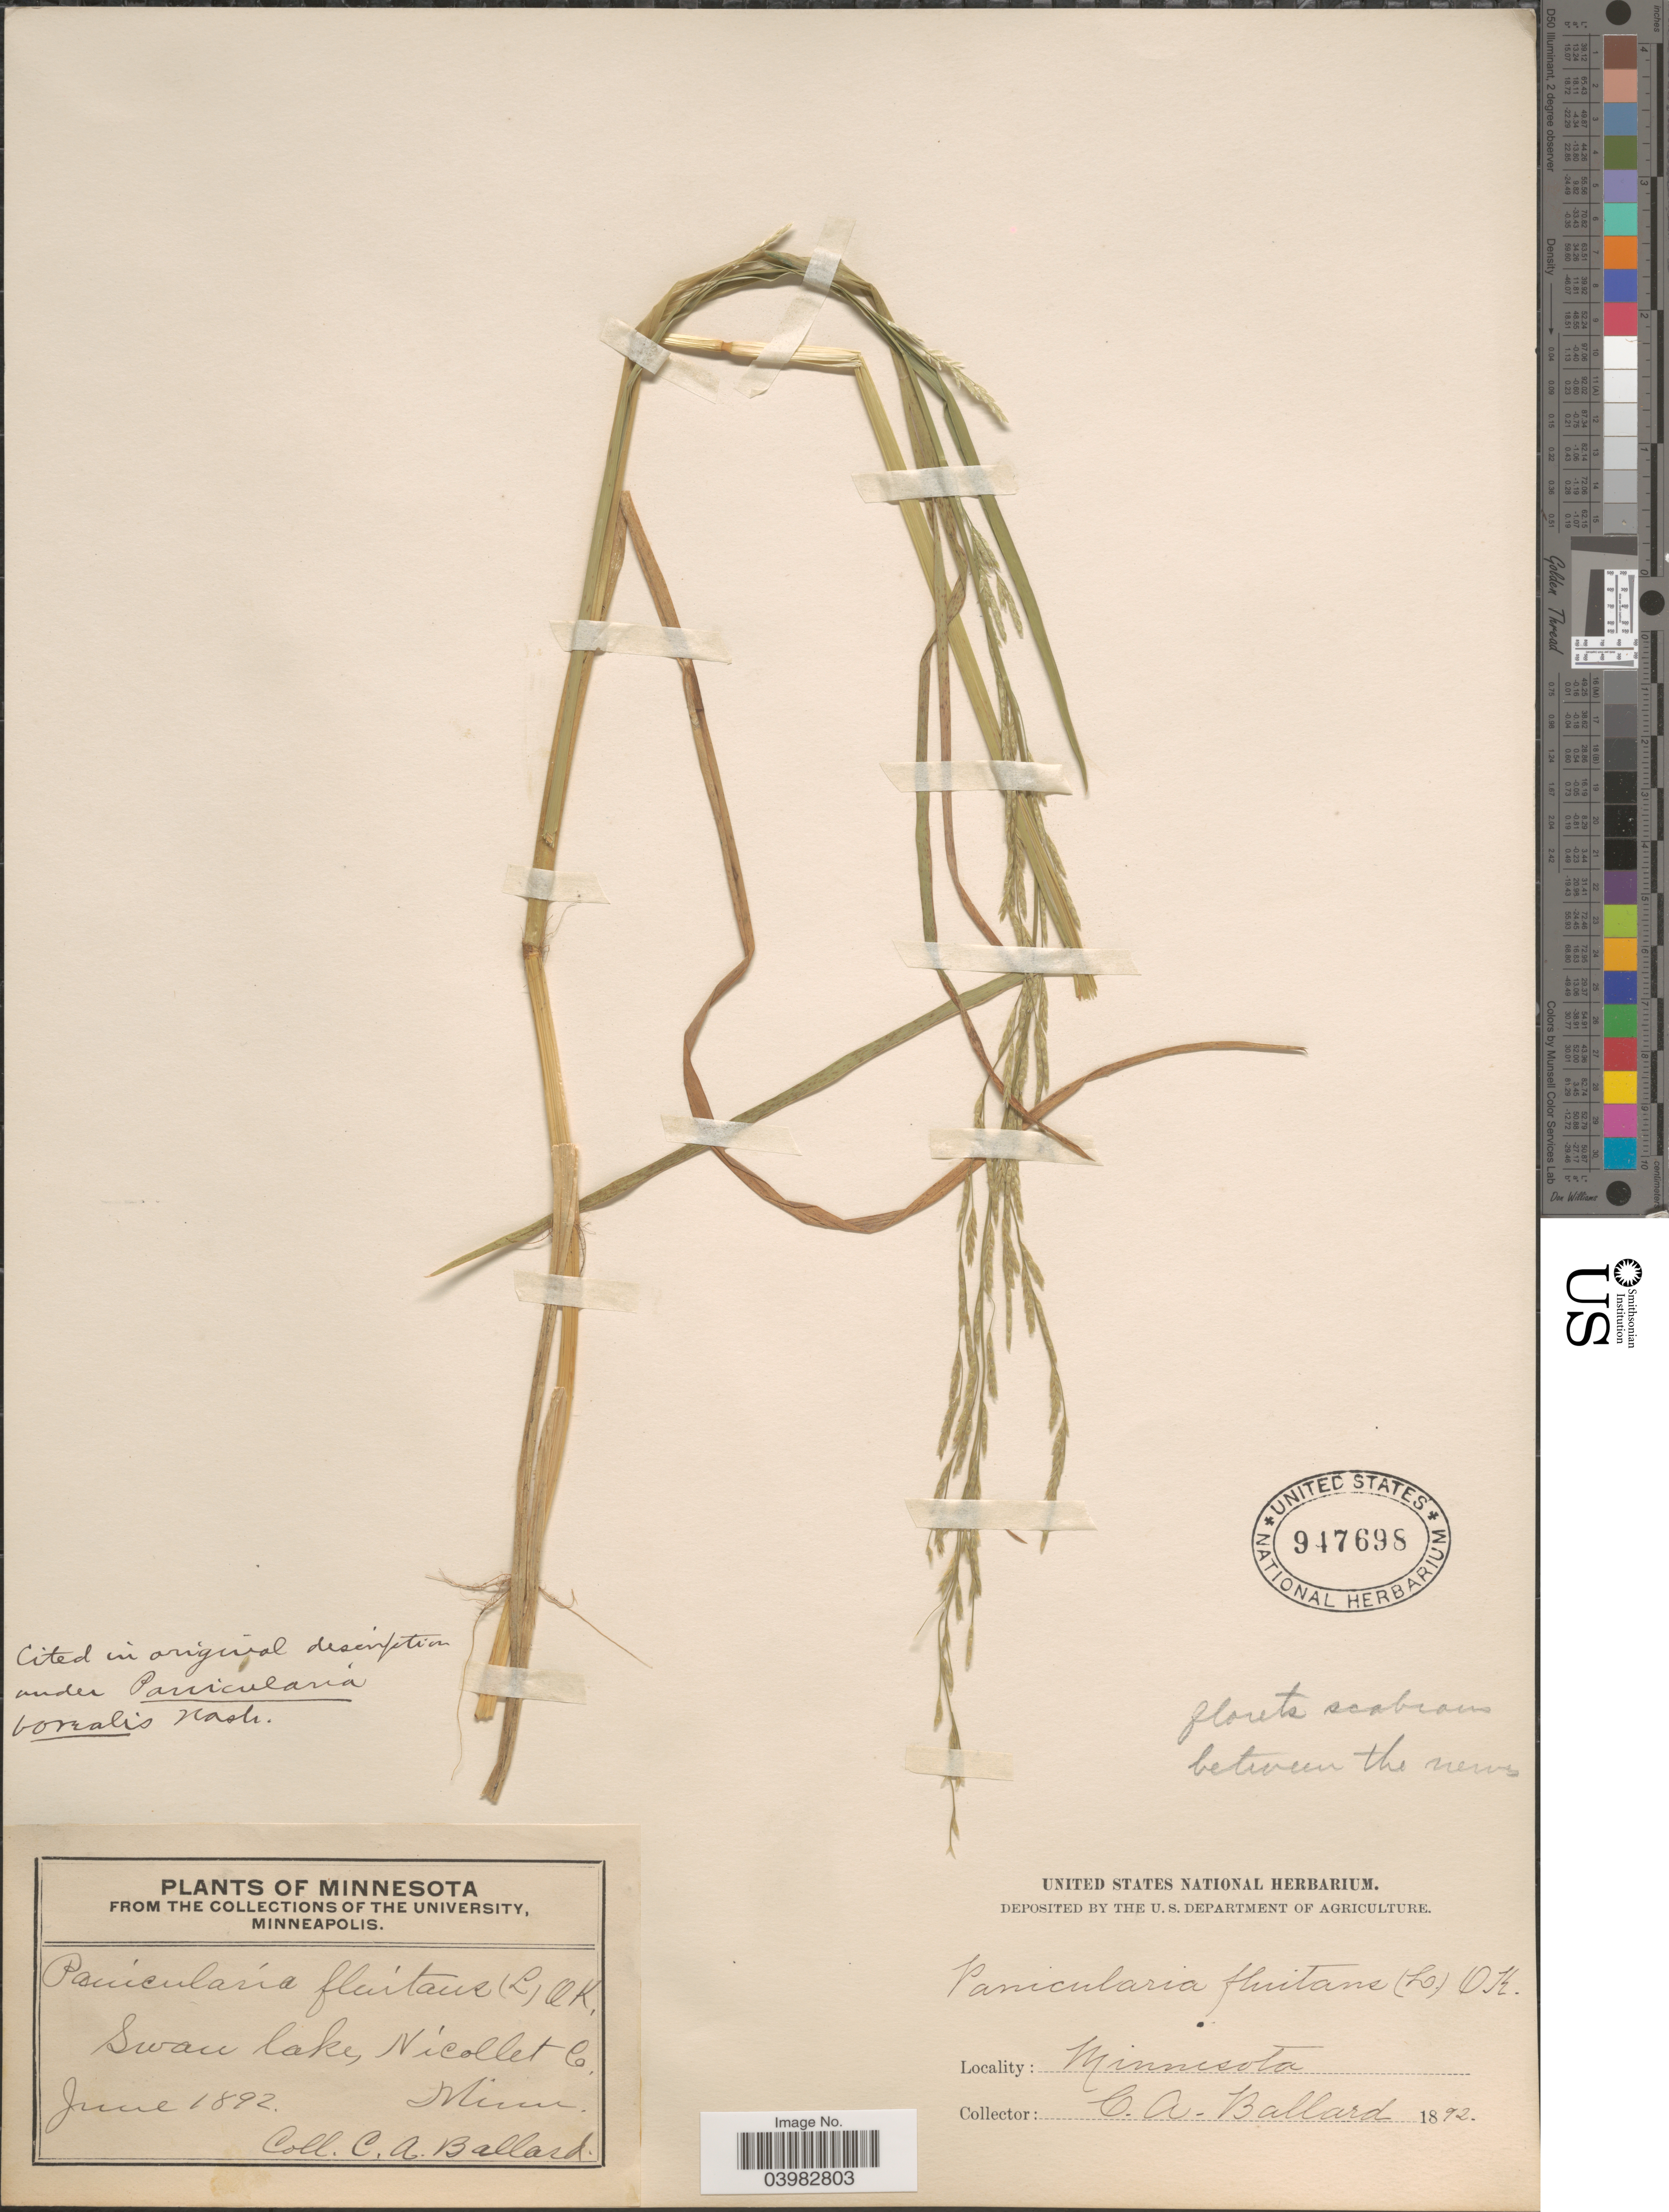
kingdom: Plantae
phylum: Tracheophyta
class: Liliopsida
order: Poales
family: Poaceae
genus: Glyceria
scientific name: Glyceria borealis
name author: (Nash) Batchelder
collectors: C. A. Ballard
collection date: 1892-06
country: United States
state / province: Minnesota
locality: Swan lake, Nicollet Co.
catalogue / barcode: US 947698